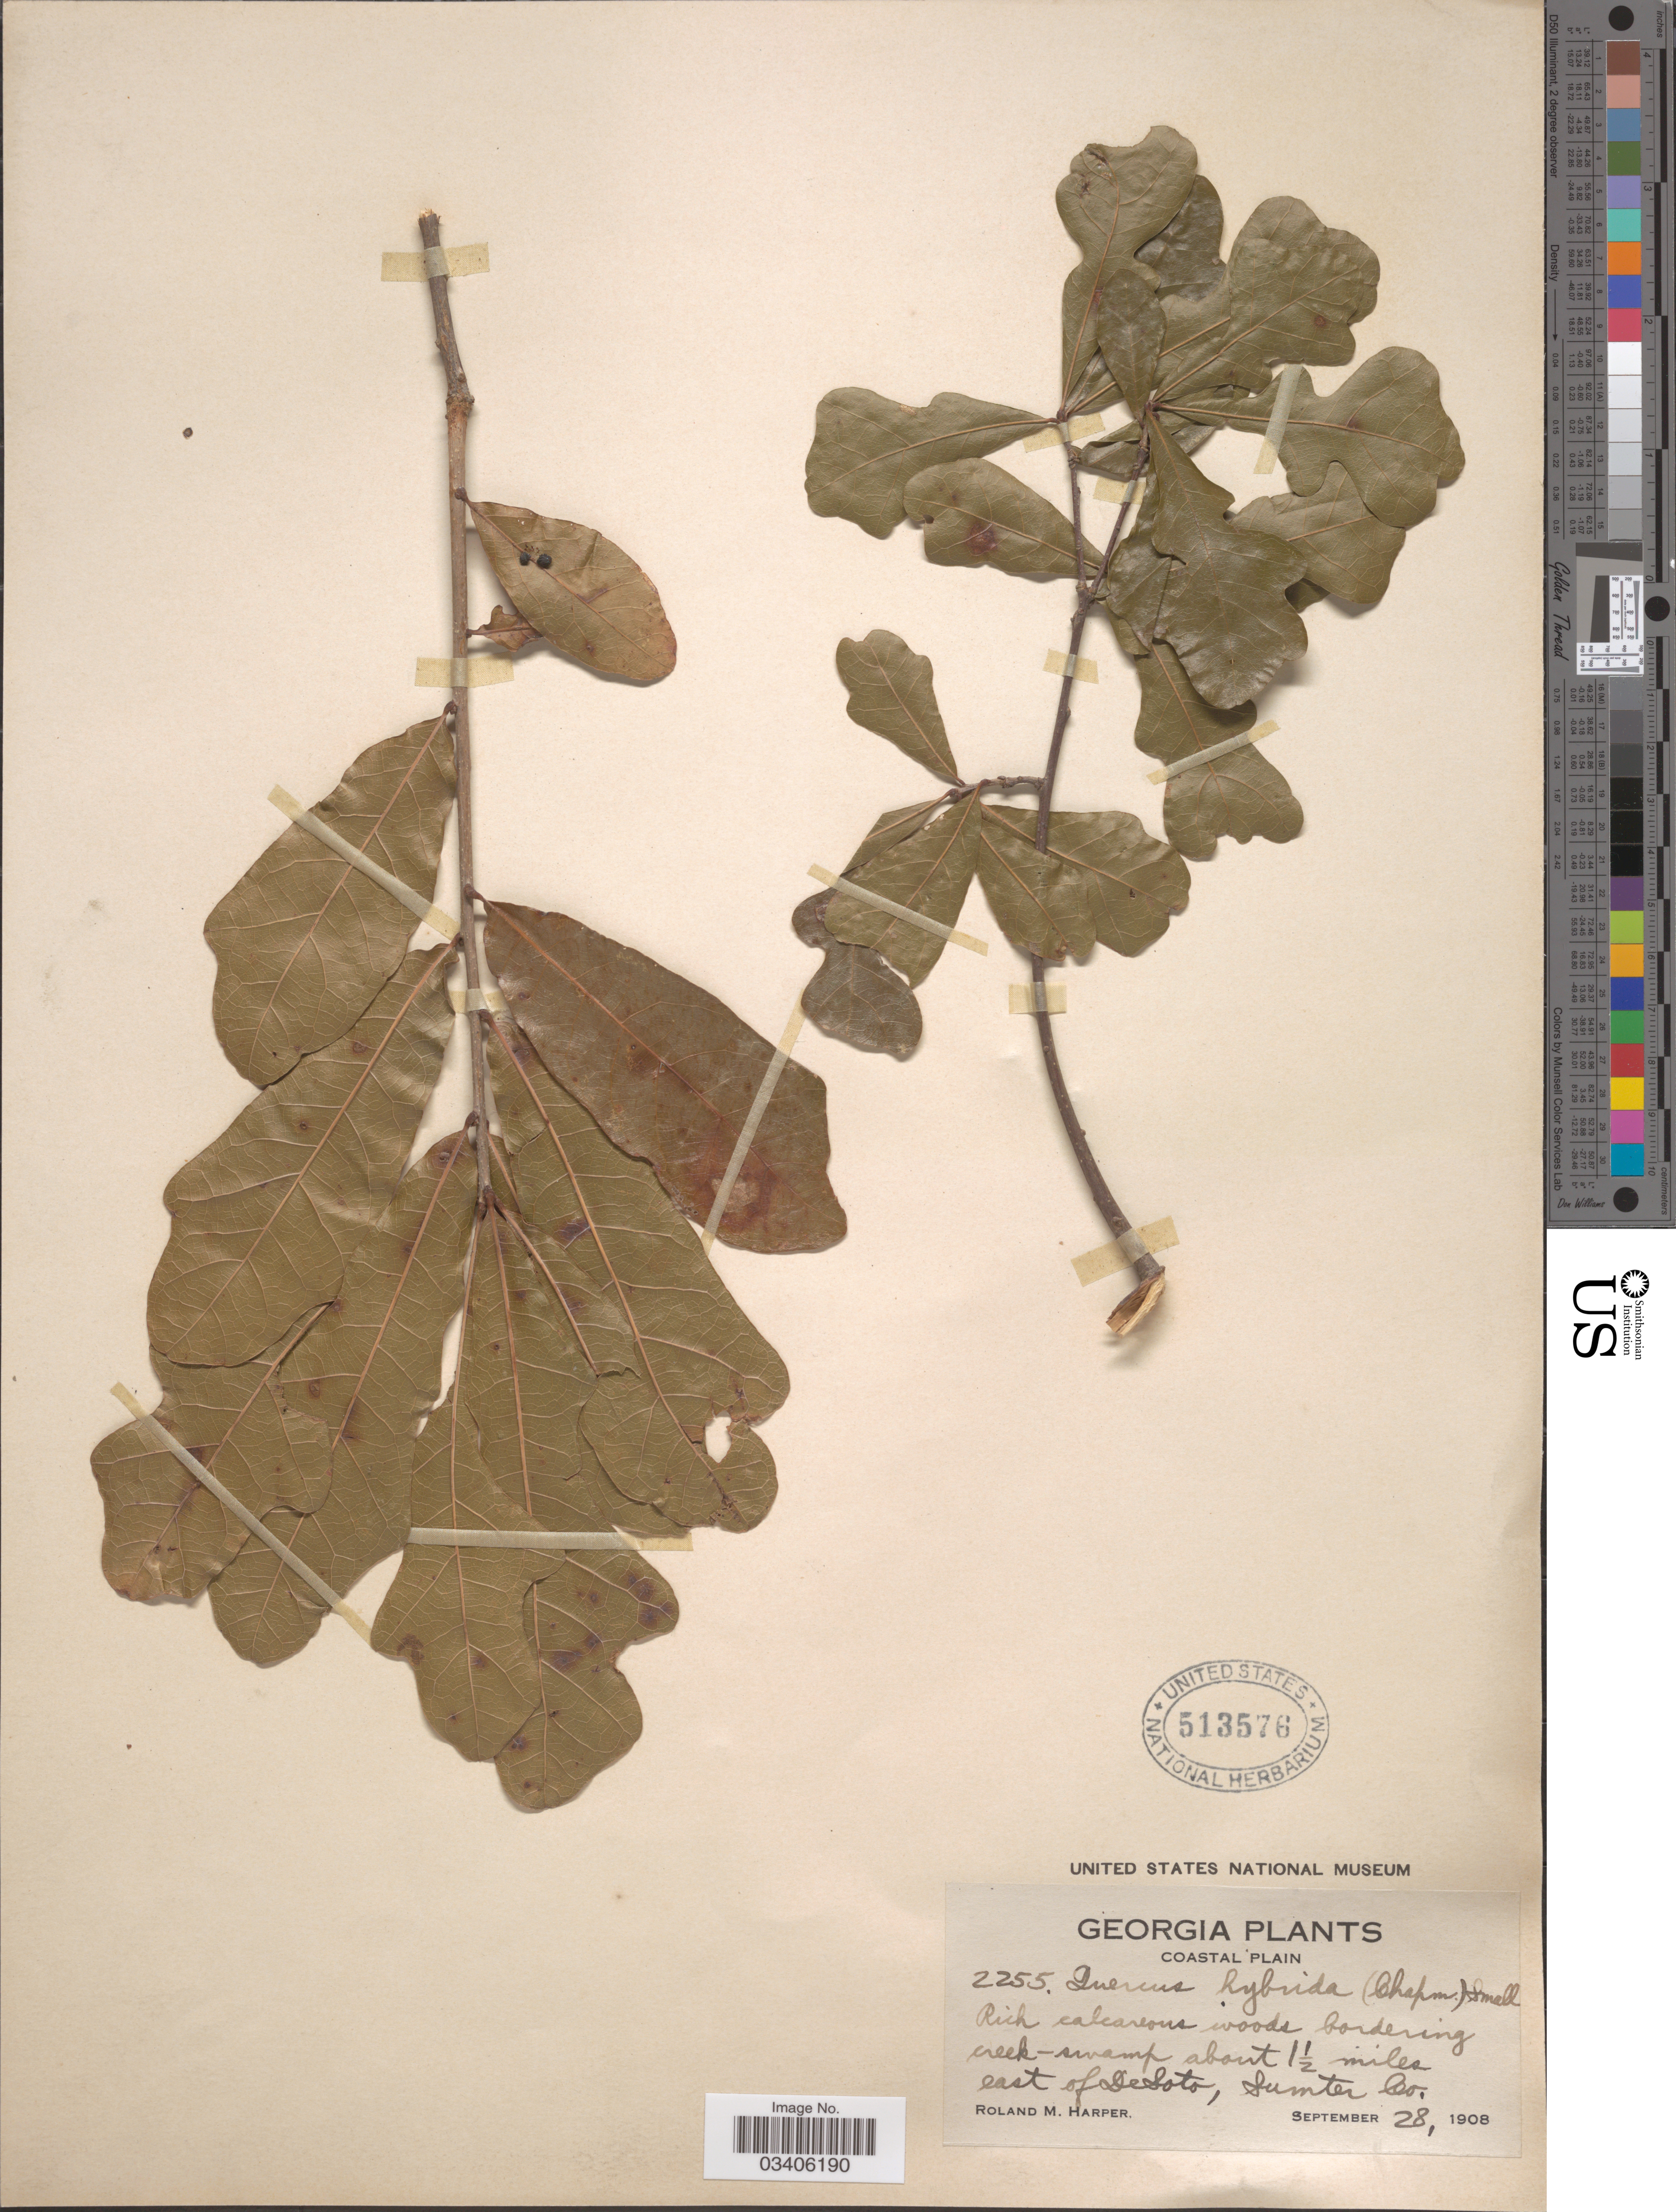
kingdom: Plantae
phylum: Tracheophyta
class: Magnoliopsida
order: Fagales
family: Fagaceae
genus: Quercus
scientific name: Quercus austrina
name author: Small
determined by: Strong, Mark T., (BOT), Smithsonian Institution - National Museum of Natural History (UNITED STATES)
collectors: R. M. Harper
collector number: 2255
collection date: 1908-09-28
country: United States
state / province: Georgia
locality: Coastal Plain. Bordering creek-swamp about 1½ miles east of DeSoto, Sumter Co.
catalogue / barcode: US 513576